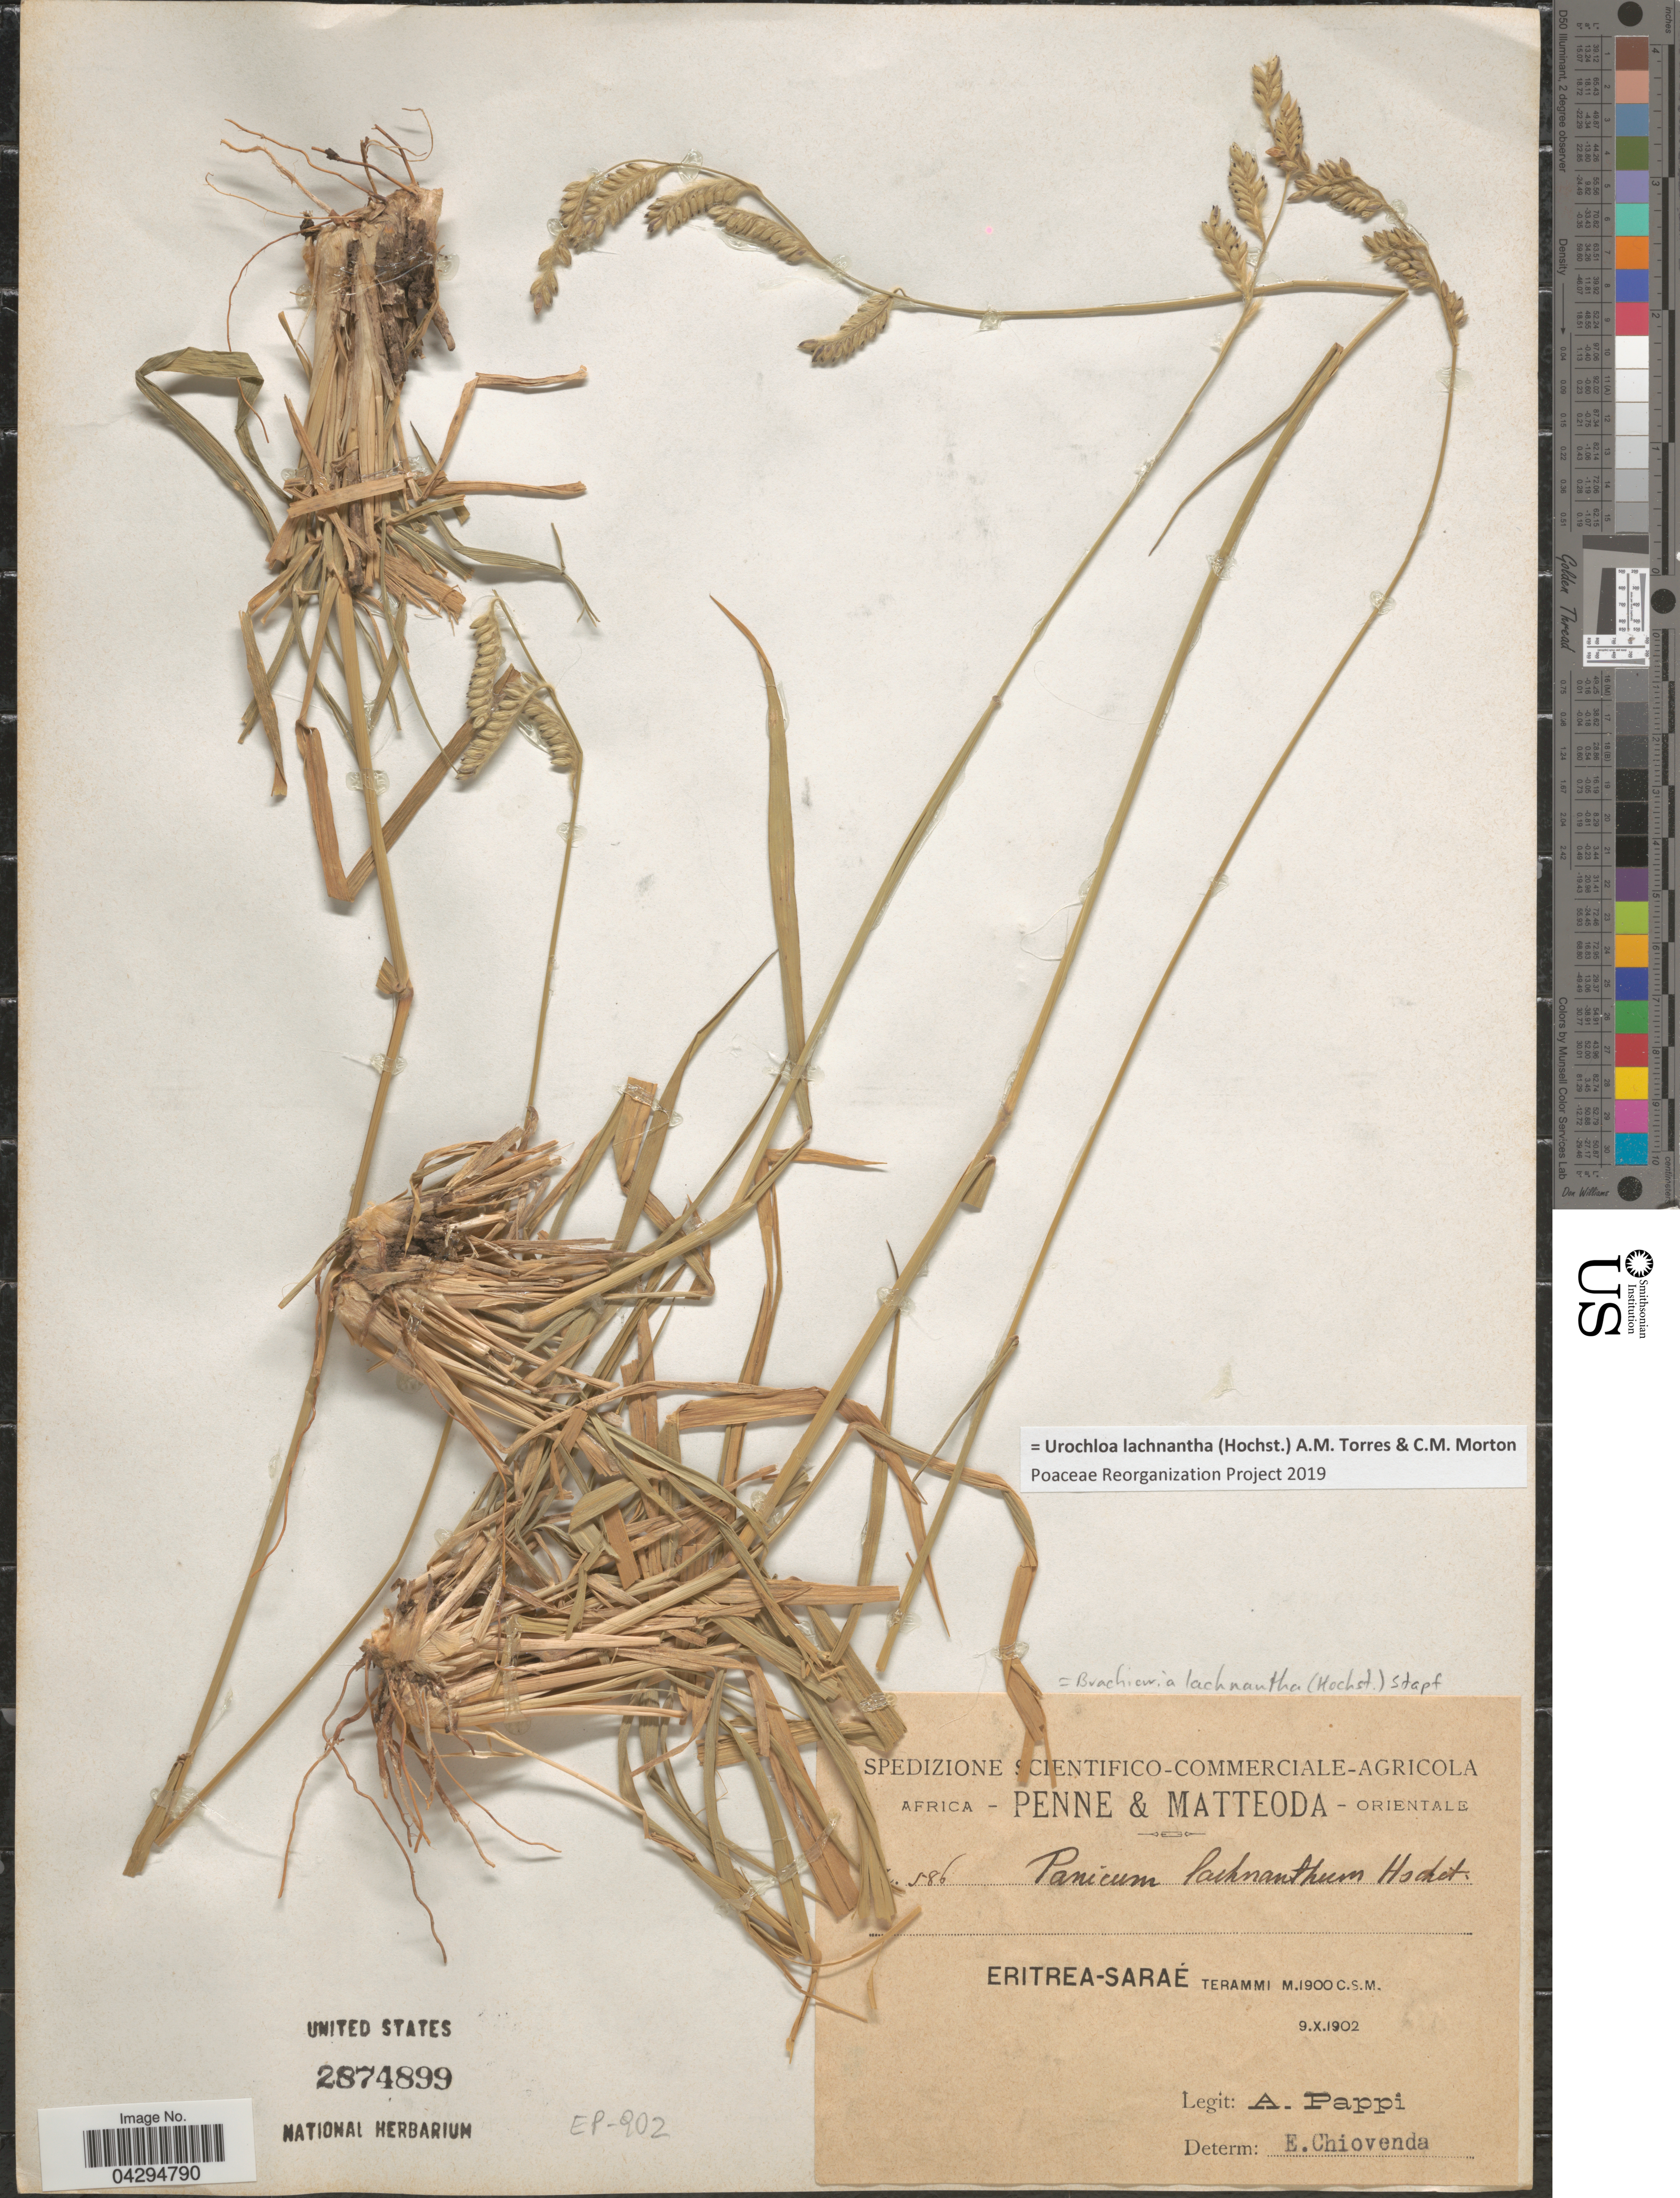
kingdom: Plantae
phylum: Tracheophyta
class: Liliopsida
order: Poales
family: Poaceae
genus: Urochloa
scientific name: Urochloa lachnantha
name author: (Hochst.) A.M. Torres & C.M. Morton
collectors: A. Pappi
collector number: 586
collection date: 1902-10-09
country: Eritrea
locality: Africa Orientale. Penne & Matteoda. Eritrea-Saraé terammi.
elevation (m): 1900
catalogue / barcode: US 2874899